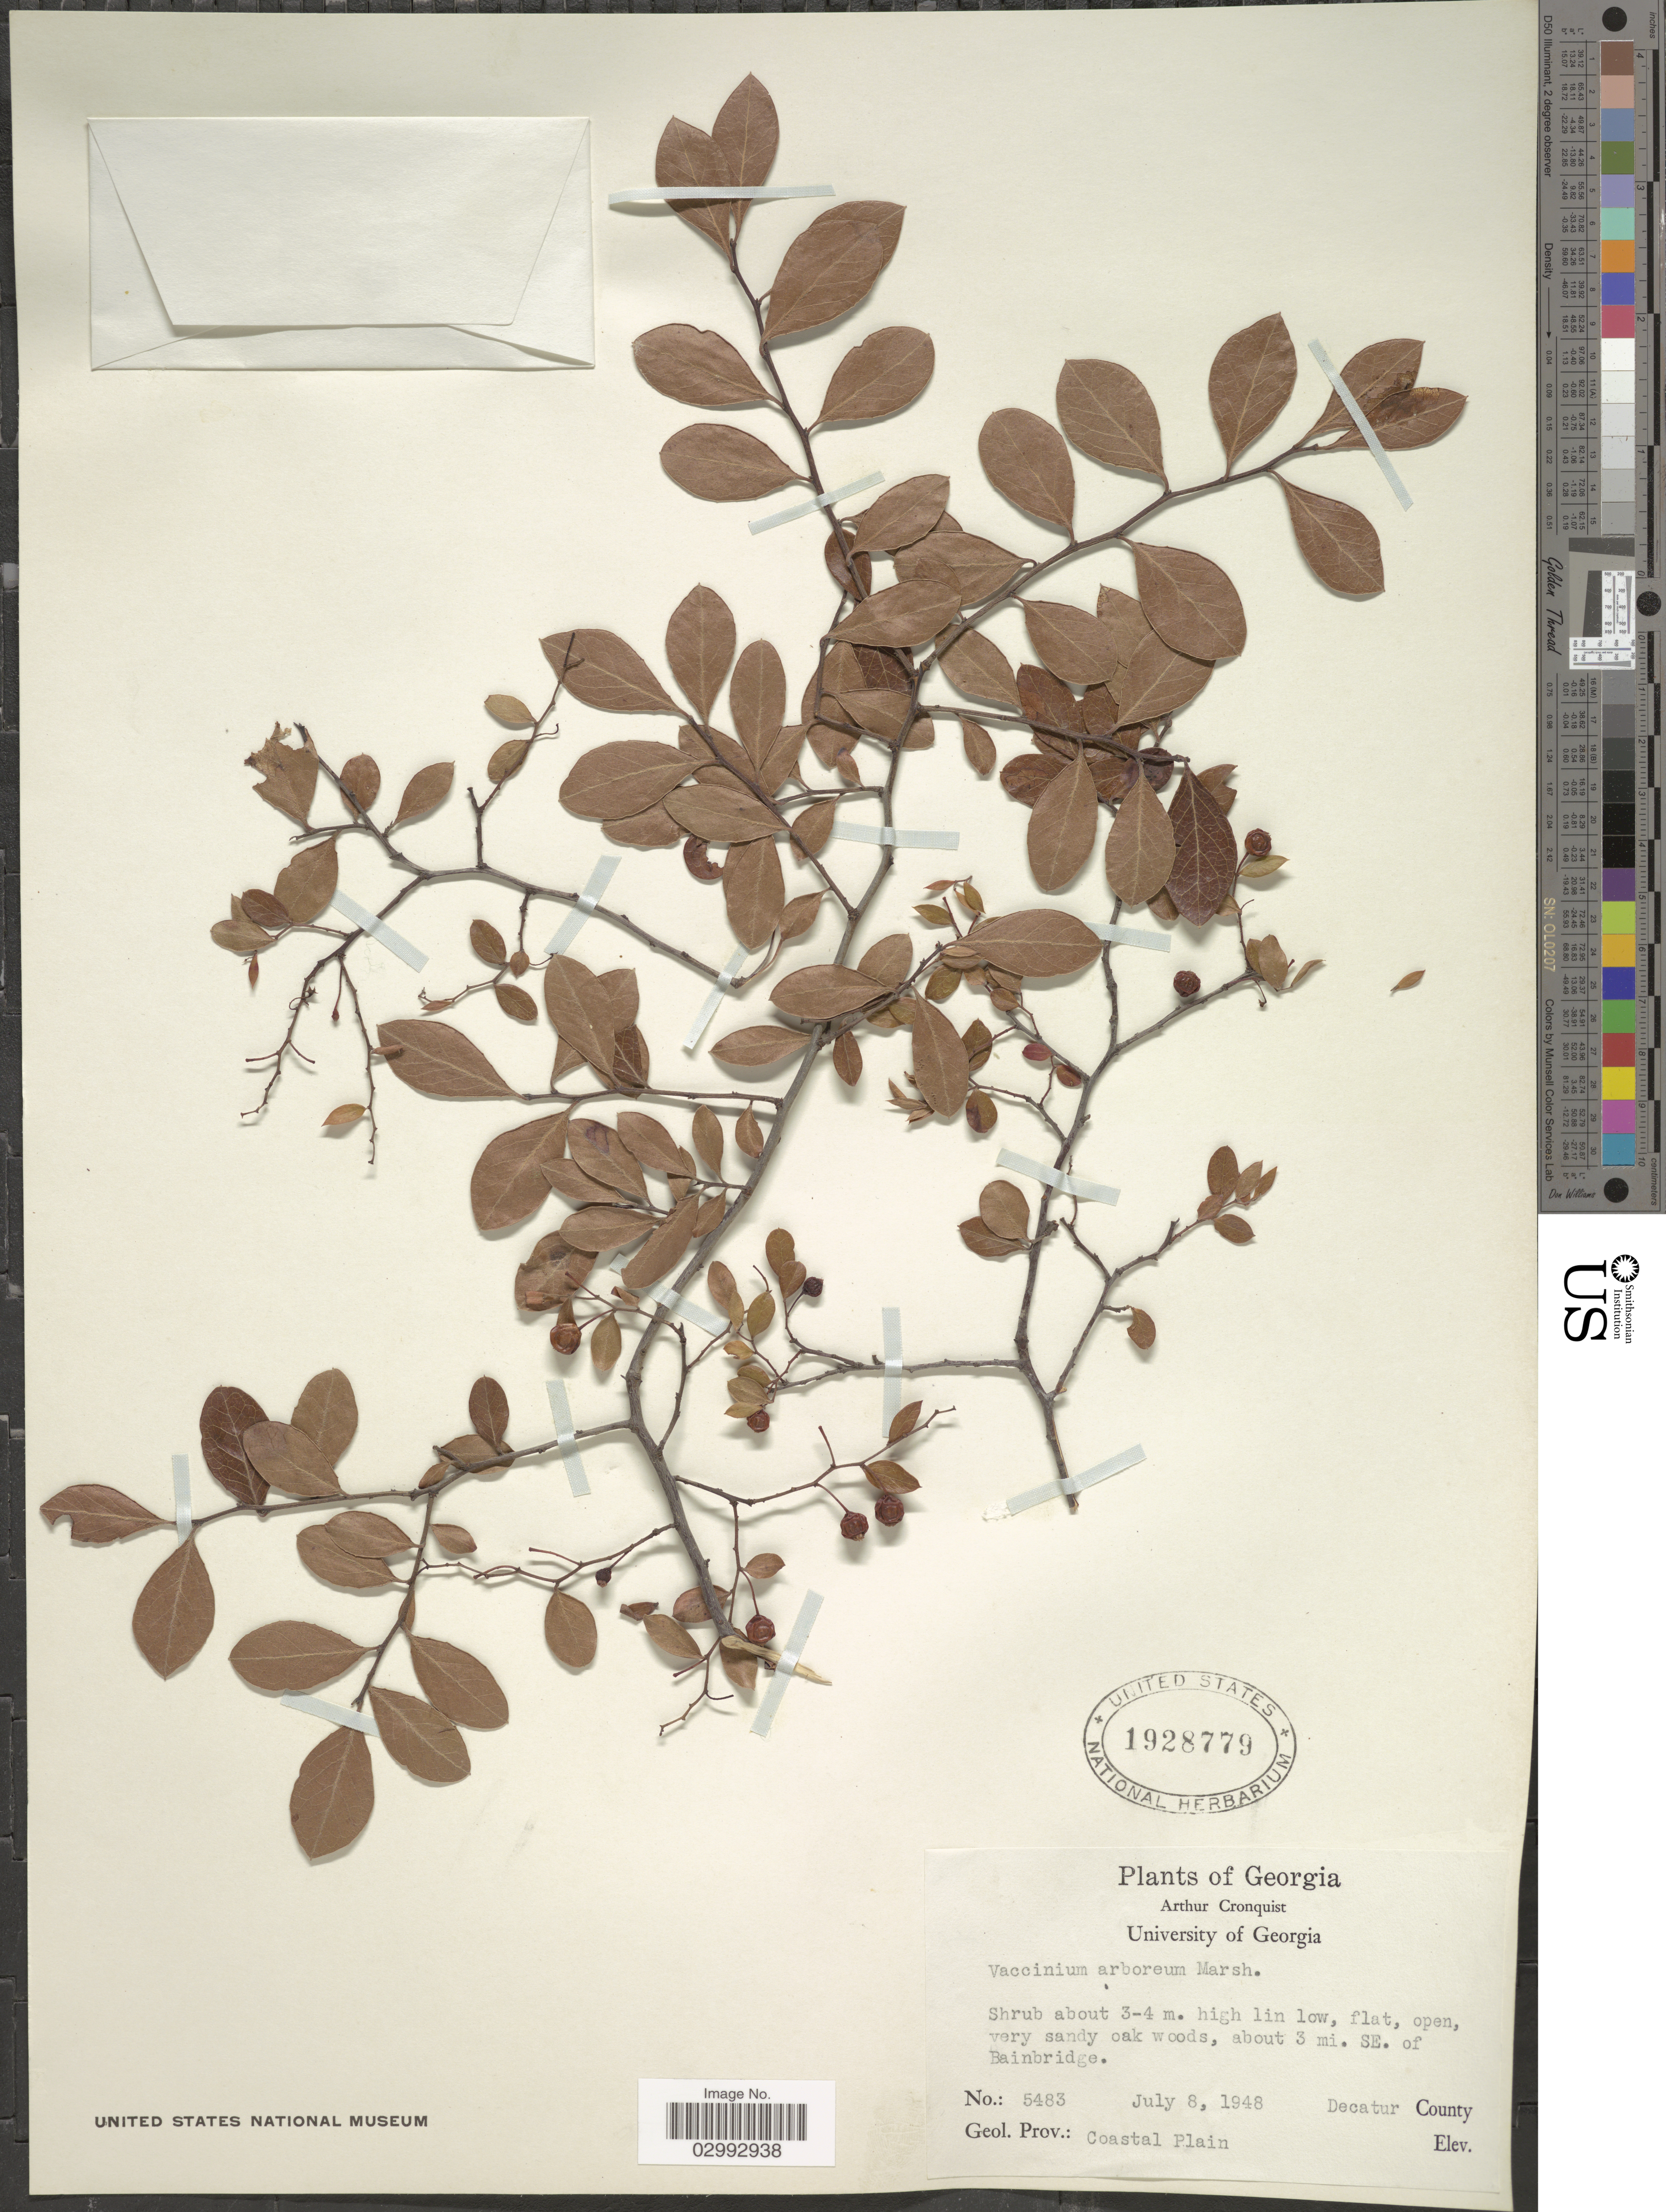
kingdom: Plantae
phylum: Tracheophyta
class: Magnoliopsida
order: Ericales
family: Ericaceae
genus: Batodendron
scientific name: Batodendron arboreum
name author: Nutt.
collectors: A. J. Cronquist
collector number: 5483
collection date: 1948-07-08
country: United States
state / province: Georgia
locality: Flat, open, very sandy oak woods, about 3 mi. SE. of Bainbridge. Decatur County. Geol. Prov.: Coastal Plain.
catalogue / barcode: US 1928779